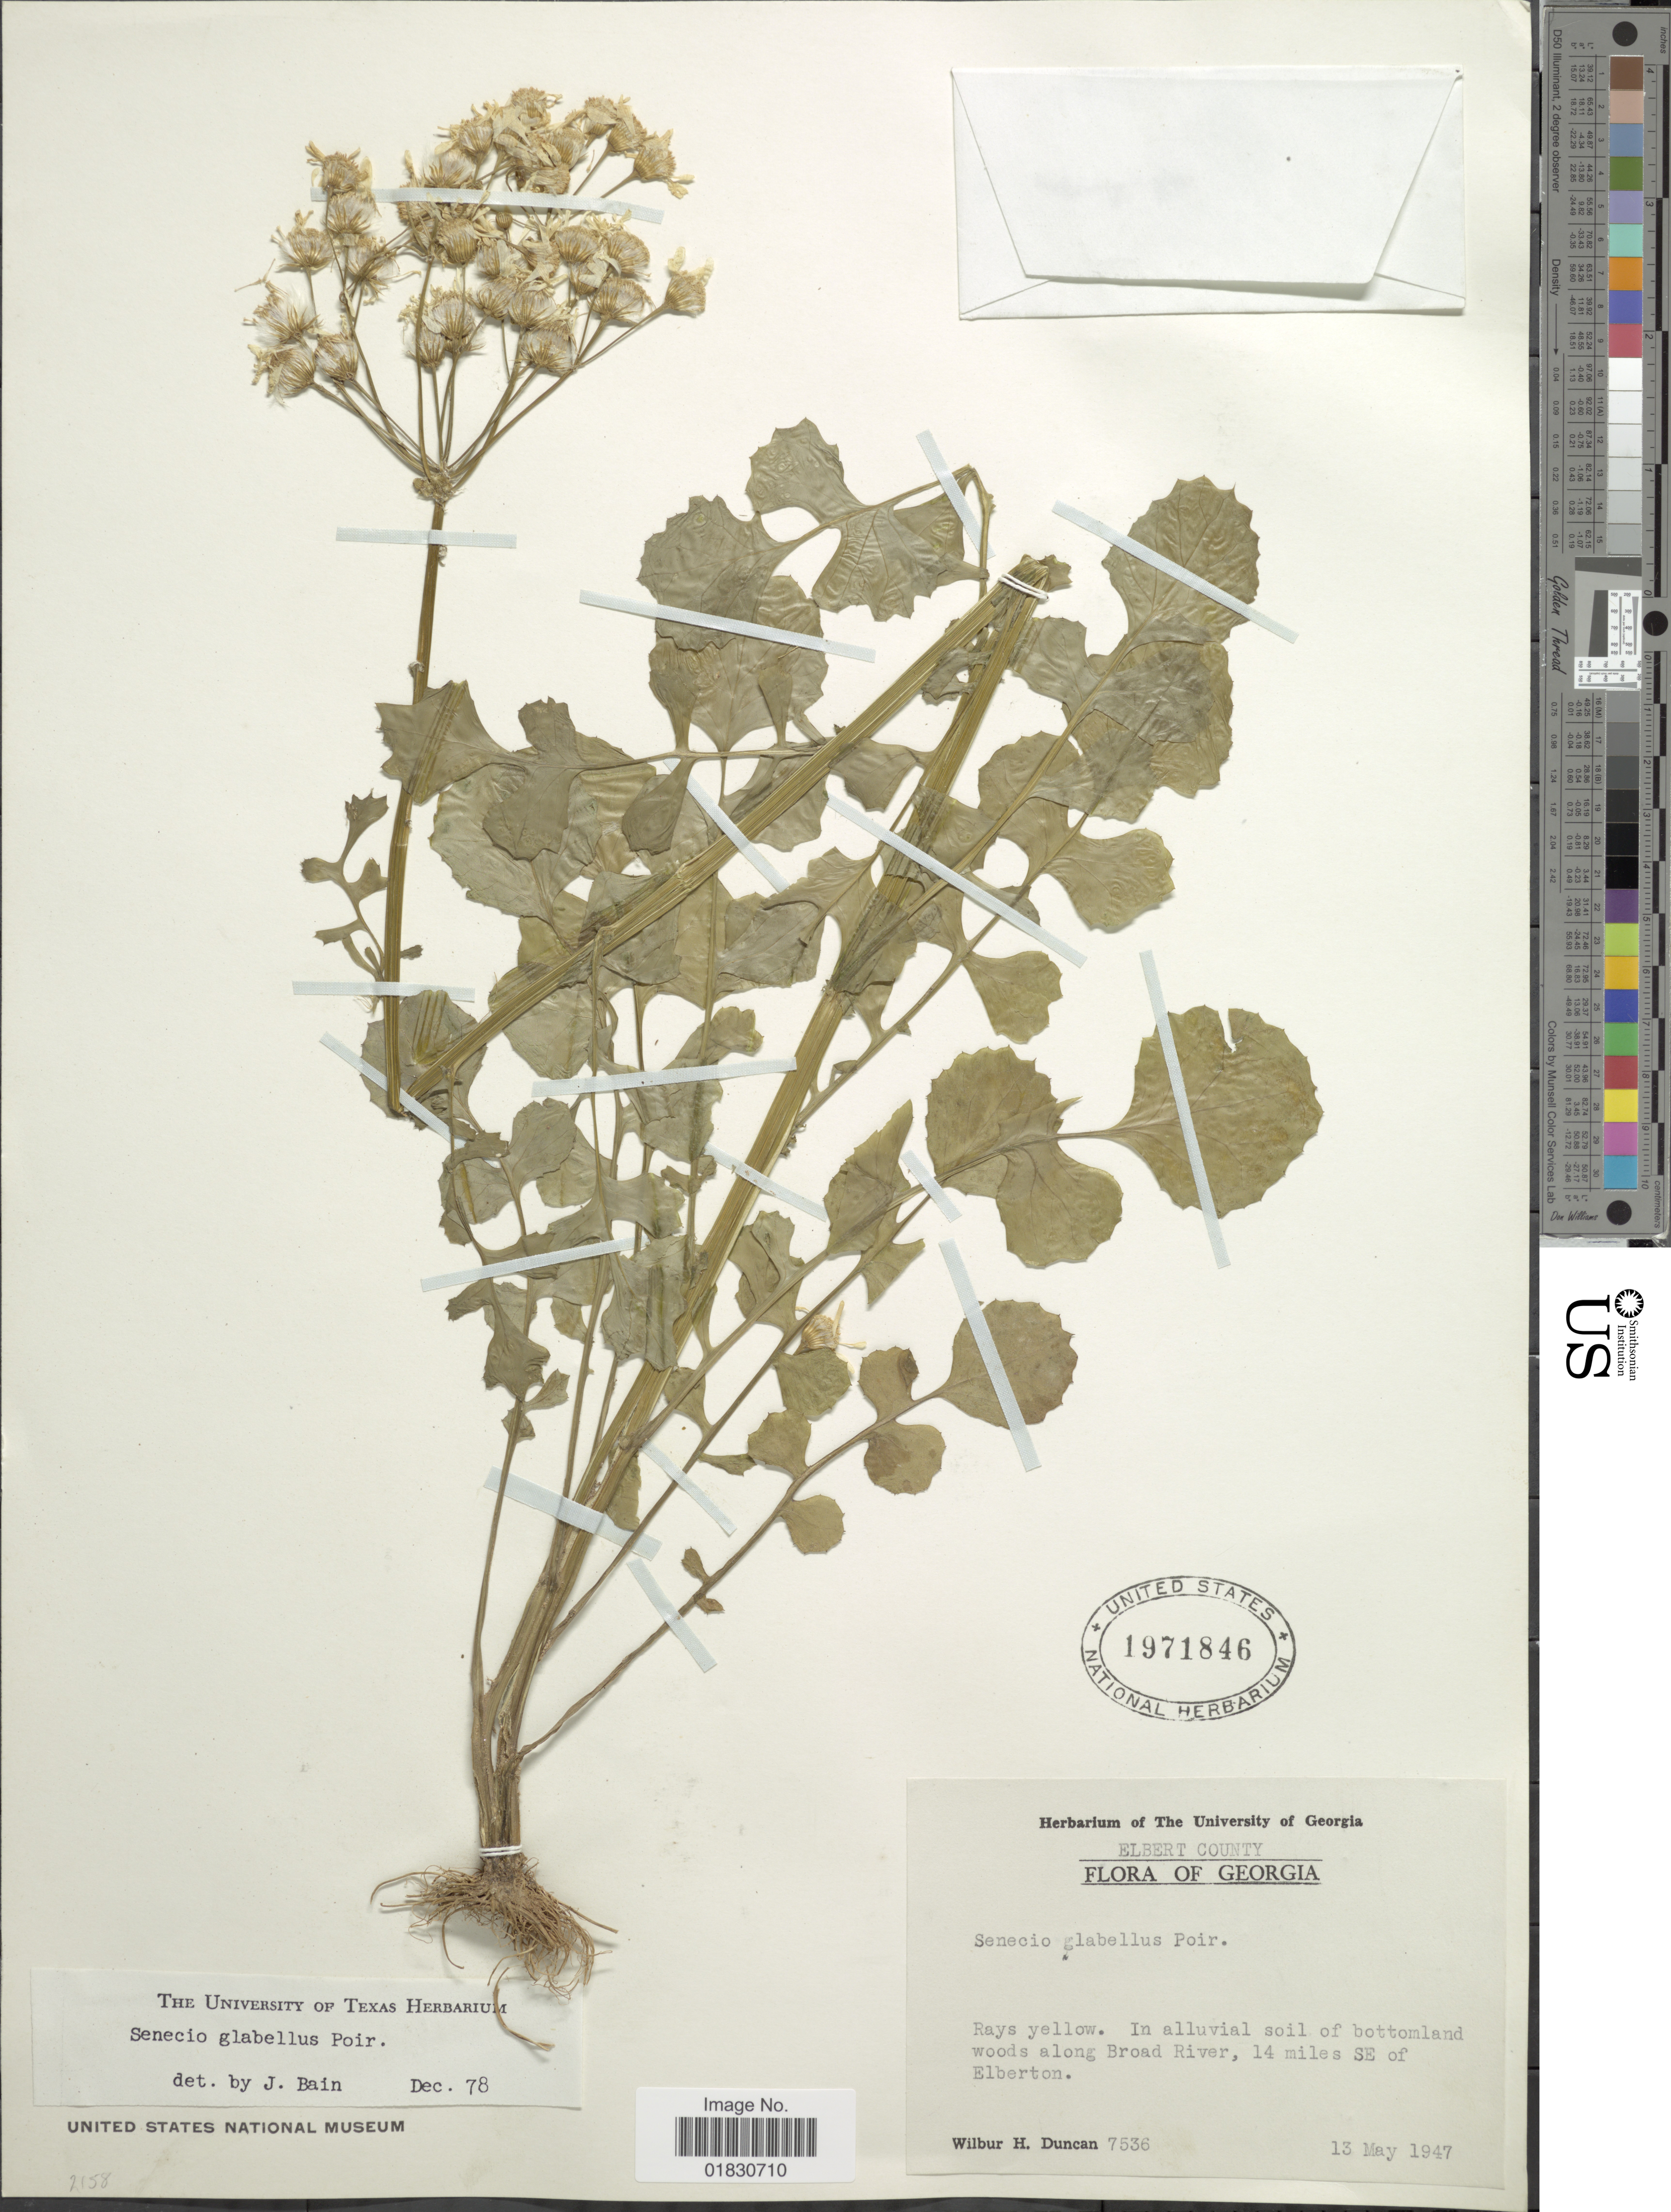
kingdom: Plantae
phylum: Tracheophyta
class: Magnoliopsida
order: Asterales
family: Asteraceae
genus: Packera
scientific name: Packera glabella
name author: (Poir.) C. Jeffrey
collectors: W. H. Duncan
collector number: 7536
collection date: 1947-05-13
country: United States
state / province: Georgia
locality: Elbert County, In alluvial soil of bottomland woods along Broad River, 14 miles SE of Elberton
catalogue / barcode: US 1971846